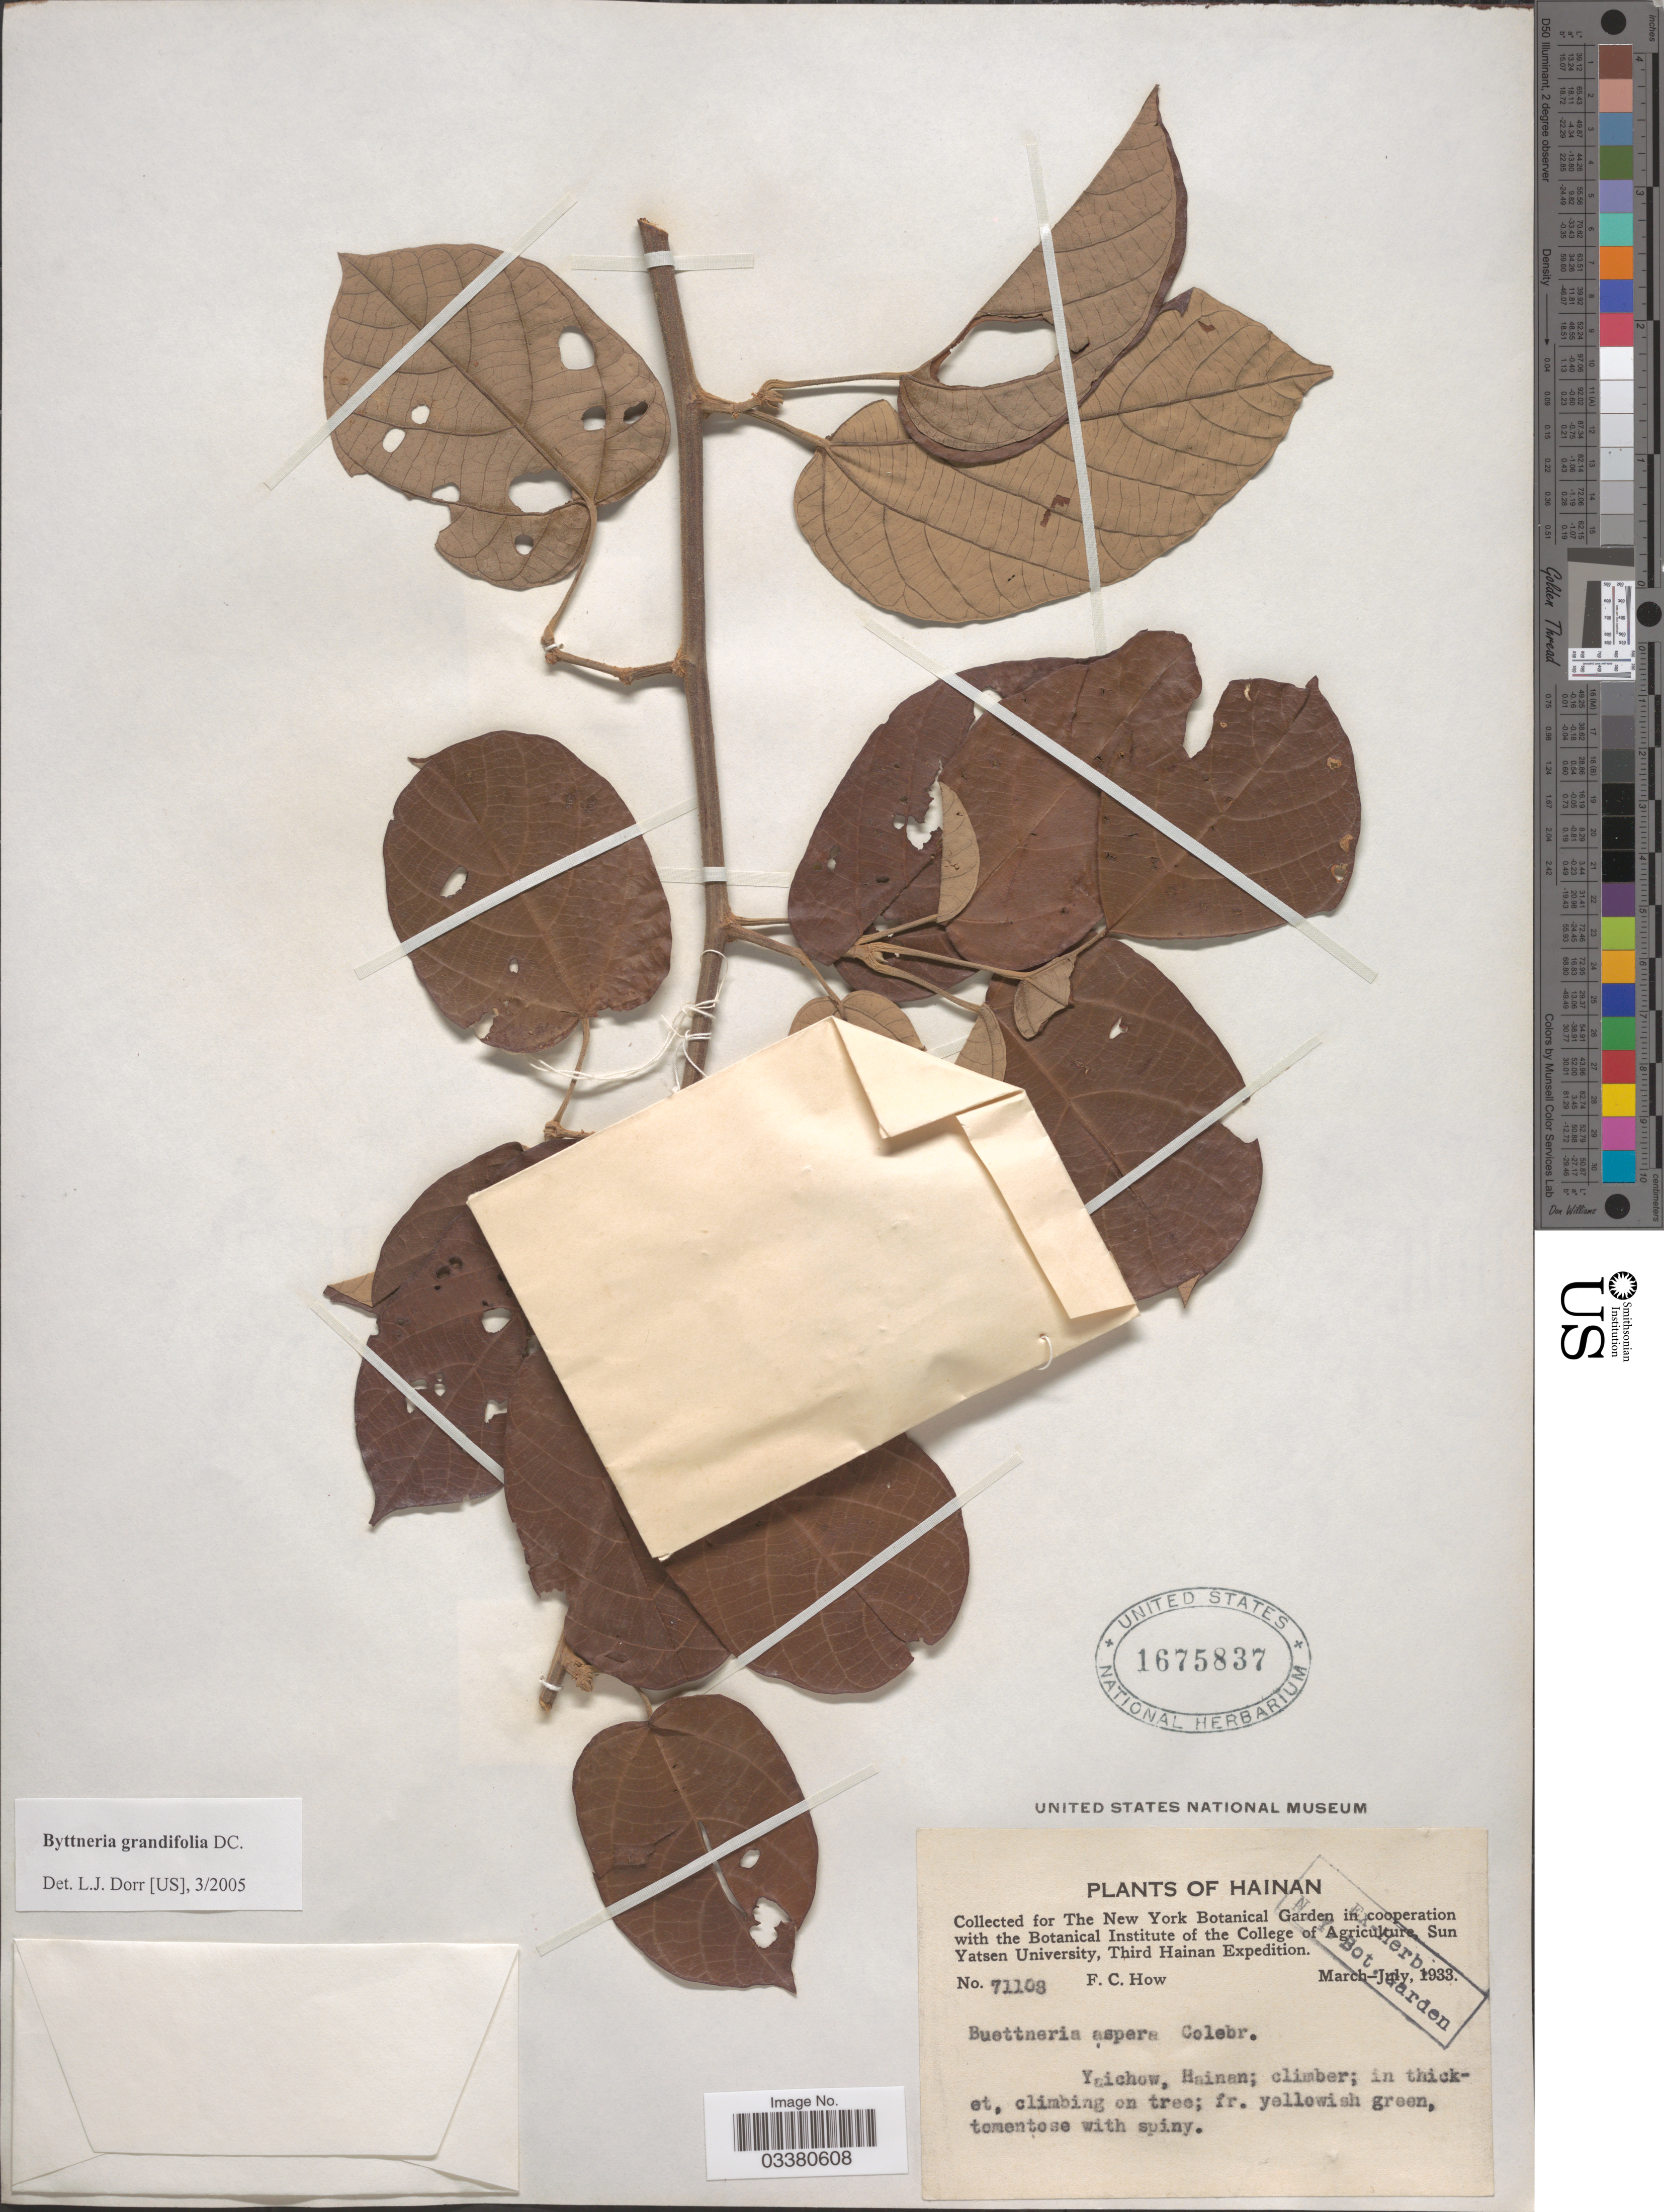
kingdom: Plantae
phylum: Tracheophyta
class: Magnoliopsida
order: Malvales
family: Malvaceae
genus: Byttneria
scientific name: Byttneria grandifolia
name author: DC.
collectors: F. C. How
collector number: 71108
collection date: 1933-03/1933-07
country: China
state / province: Hainan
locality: Yaichow.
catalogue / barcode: US 1675837